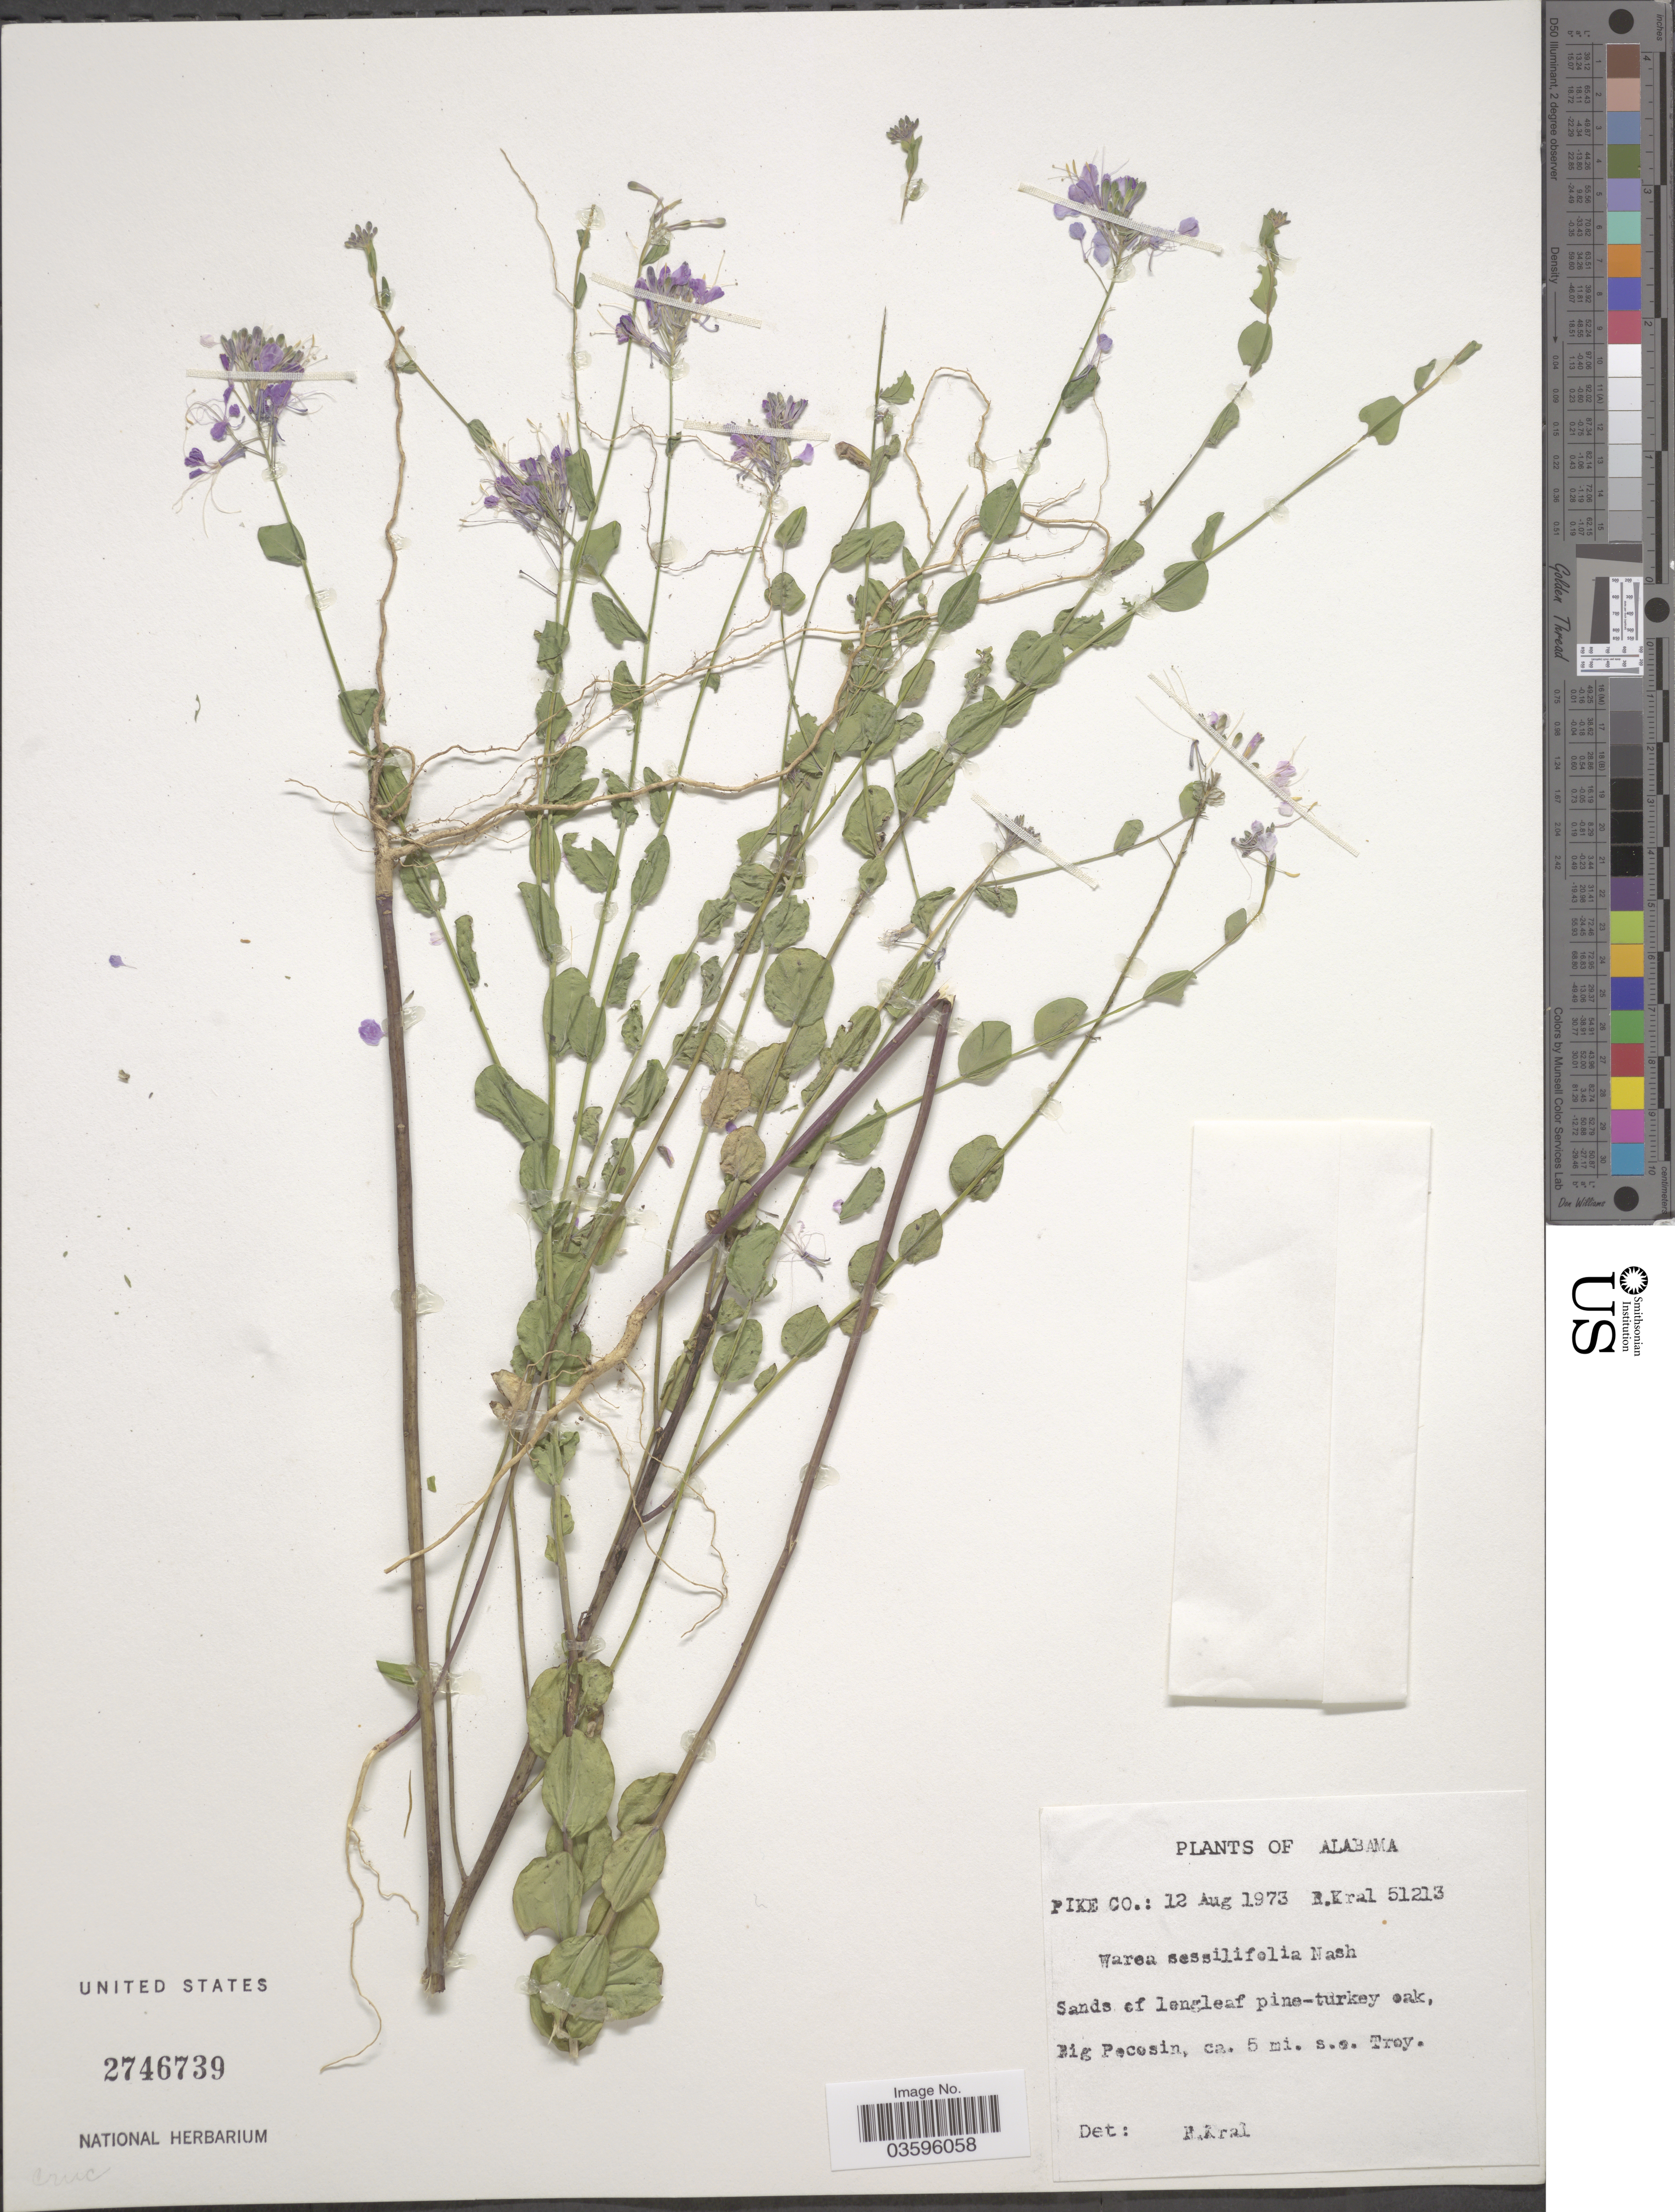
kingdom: Plantae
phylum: Tracheophyta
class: Magnoliopsida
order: Brassicales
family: Brassicaceae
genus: Warea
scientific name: Warea sessilifolia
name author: Nash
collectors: R. Kral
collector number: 51213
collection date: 1973-08-12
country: United States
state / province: Alabama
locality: Pike Co. Sands of longleaf pine-turkey oak, Big Pocosin, ca. 5 mi. s.e. Troy.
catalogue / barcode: US 2746739